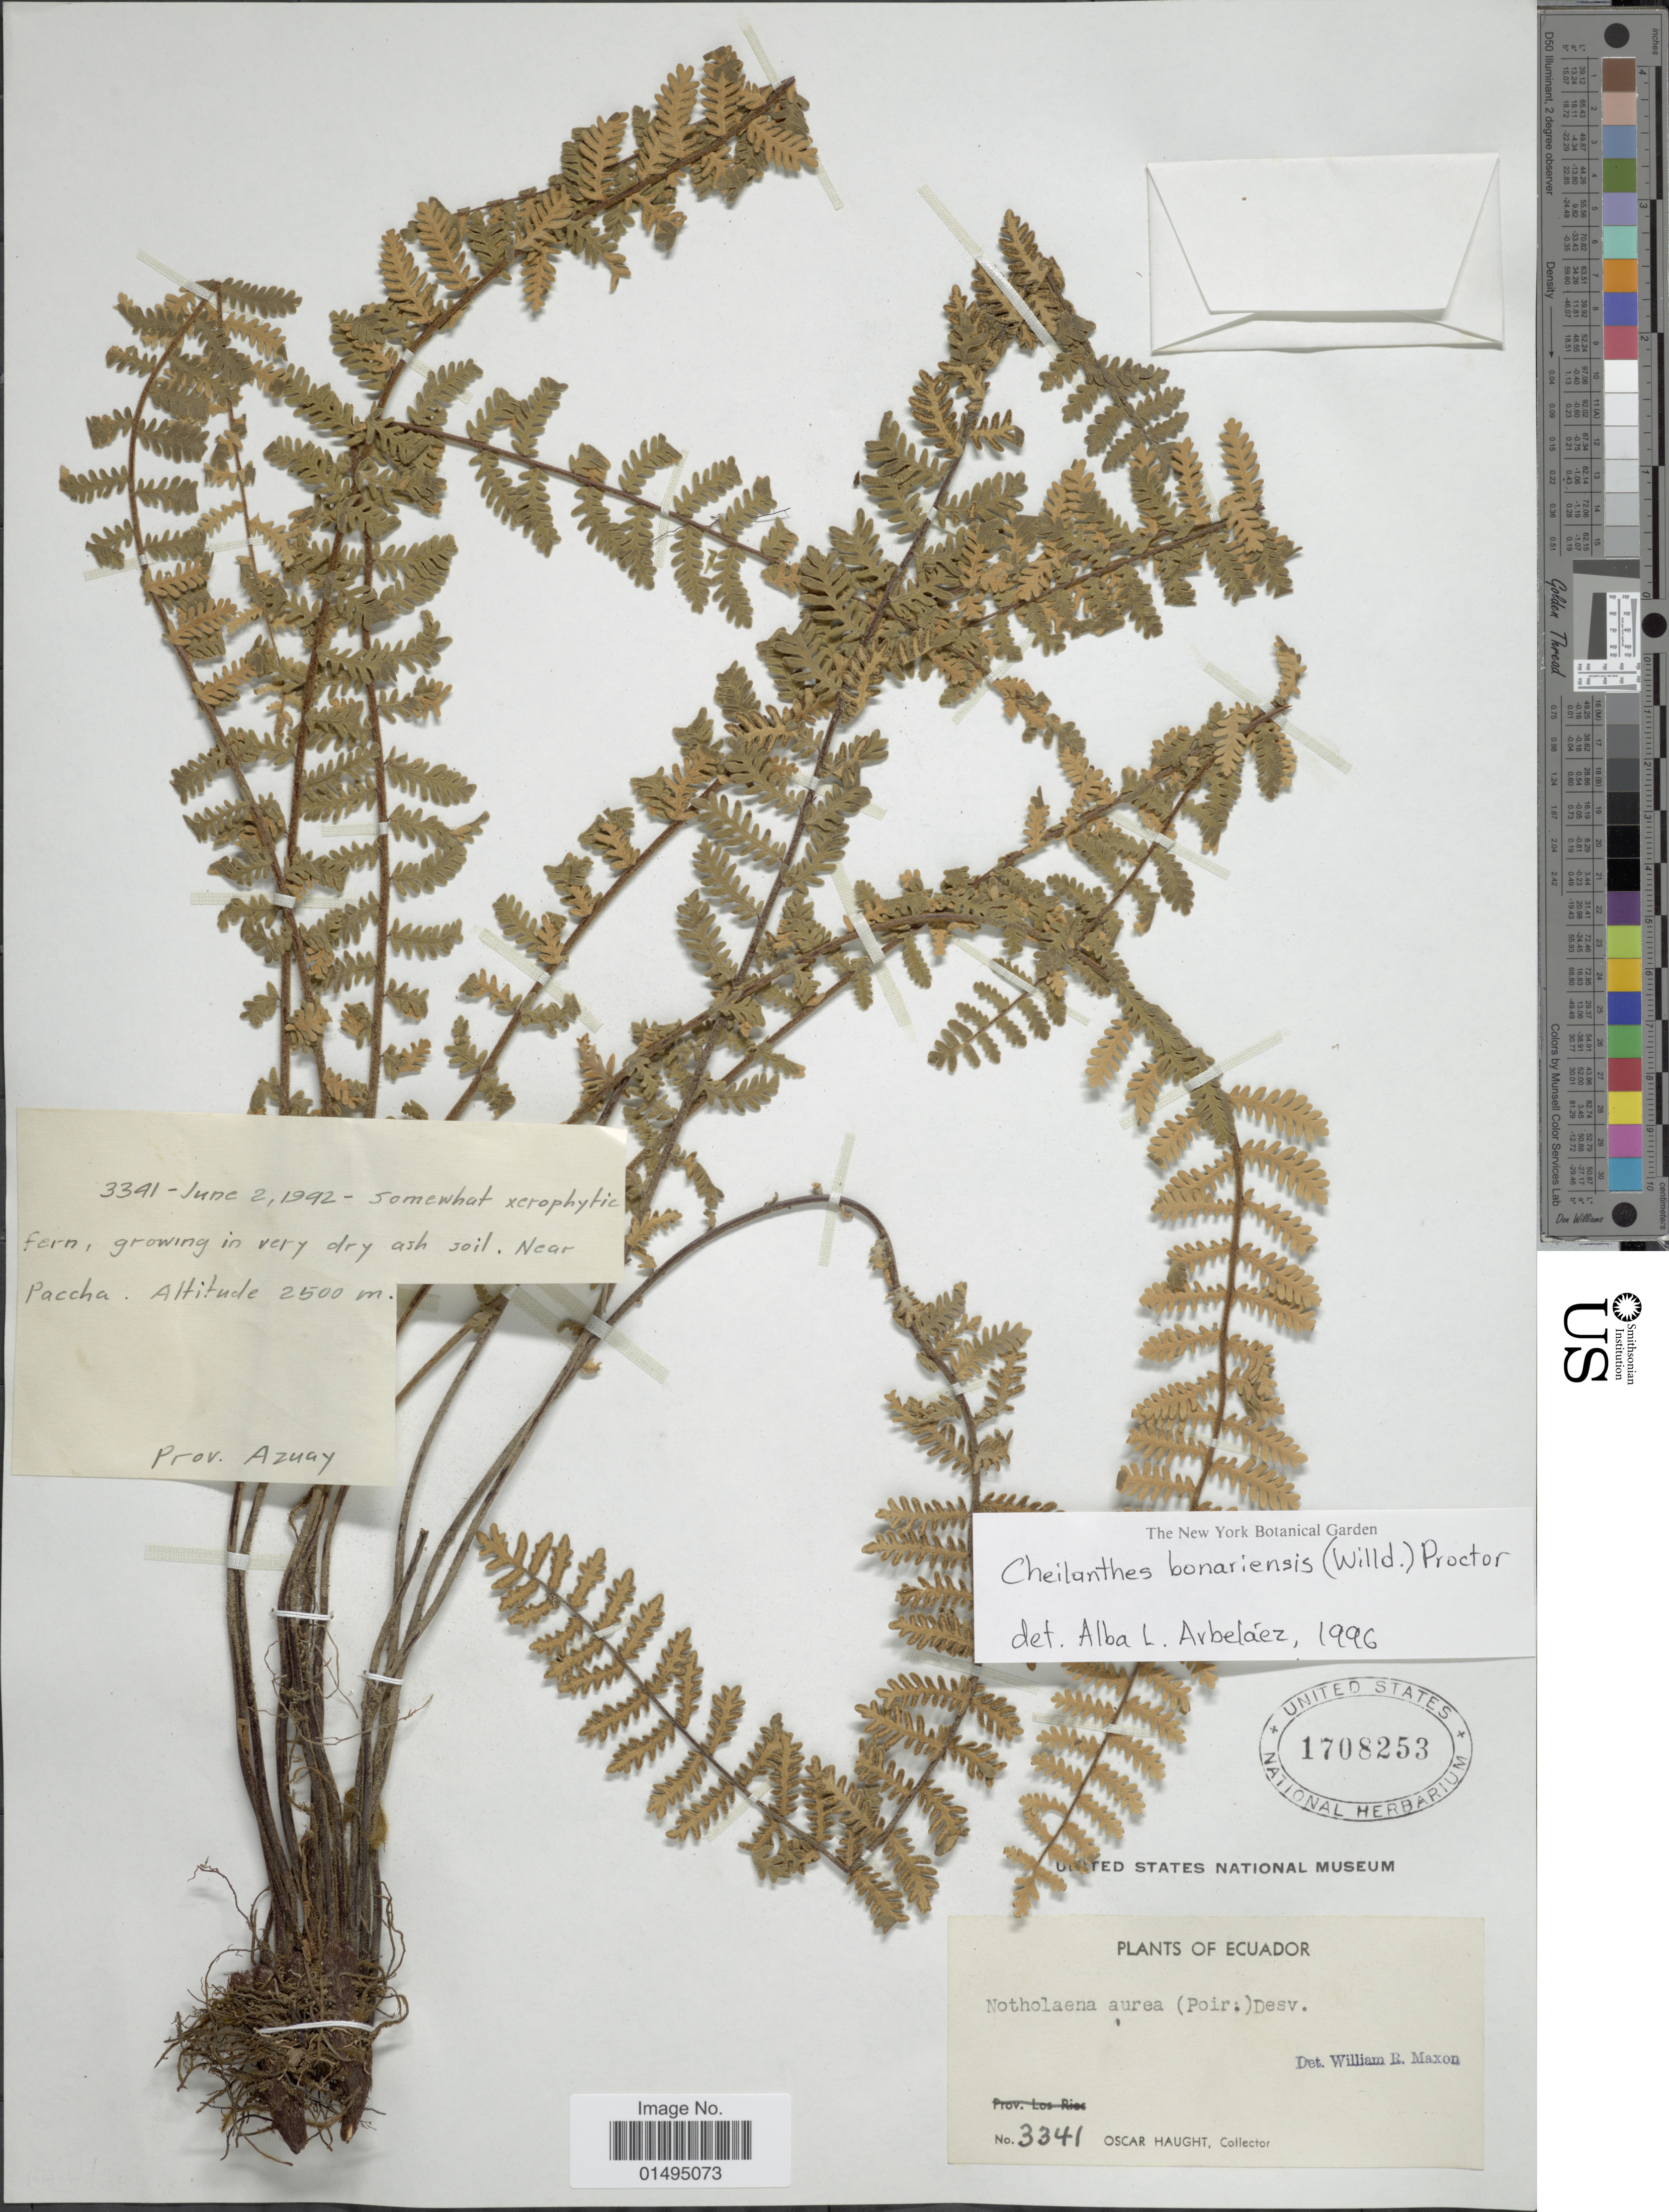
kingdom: Plantae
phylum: Tracheophyta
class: Polypodiopsida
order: Polypodiales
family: Pteridaceae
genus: Myriopteris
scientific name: Myriopteris aurea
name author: (Poir.) Grusz & Windham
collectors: O. L. Haught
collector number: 3341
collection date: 1992-06-02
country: Ecuador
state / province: Azuay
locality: Near Paccha, Prov. Azuay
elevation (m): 2500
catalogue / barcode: US 1708253